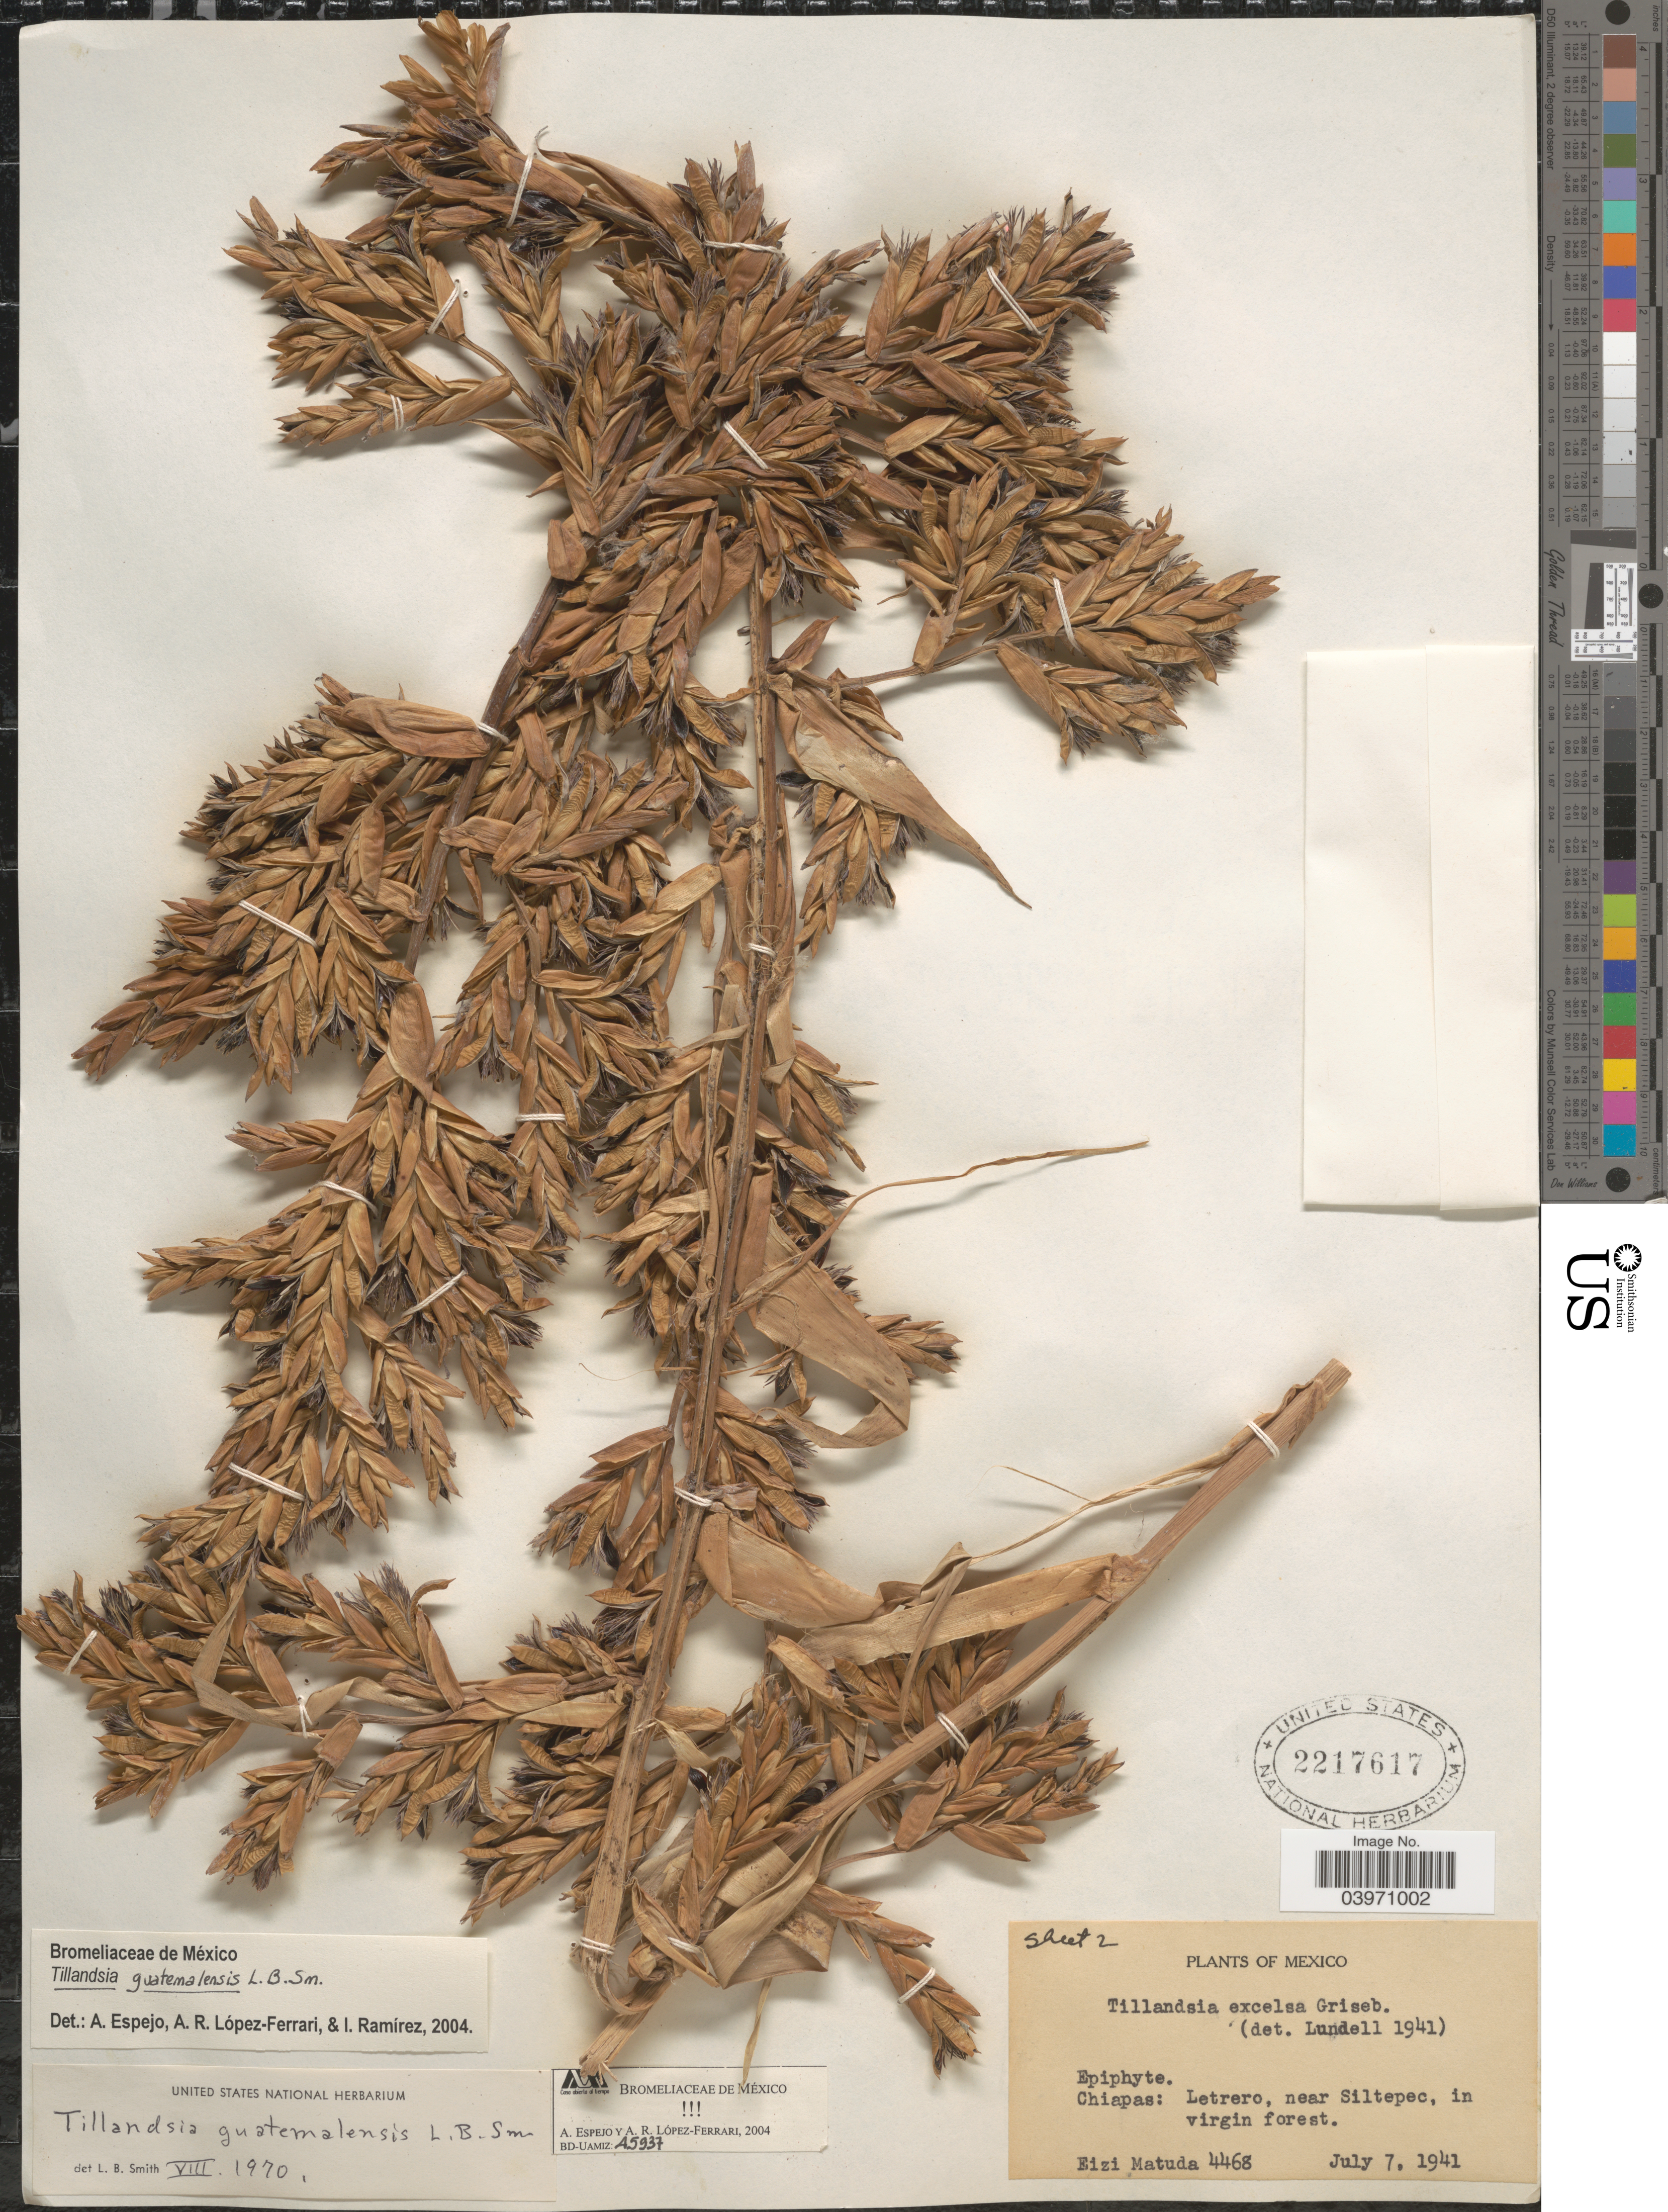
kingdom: Plantae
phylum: Tracheophyta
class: Liliopsida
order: Poales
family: Bromeliaceae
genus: Tillandsia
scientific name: Tillandsia guatemalensis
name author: L.B. Sm.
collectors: E. Matuda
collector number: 4468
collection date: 1941-07-07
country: Mexico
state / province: Chiapas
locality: Letrero, near Siltepec.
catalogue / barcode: US 2217617